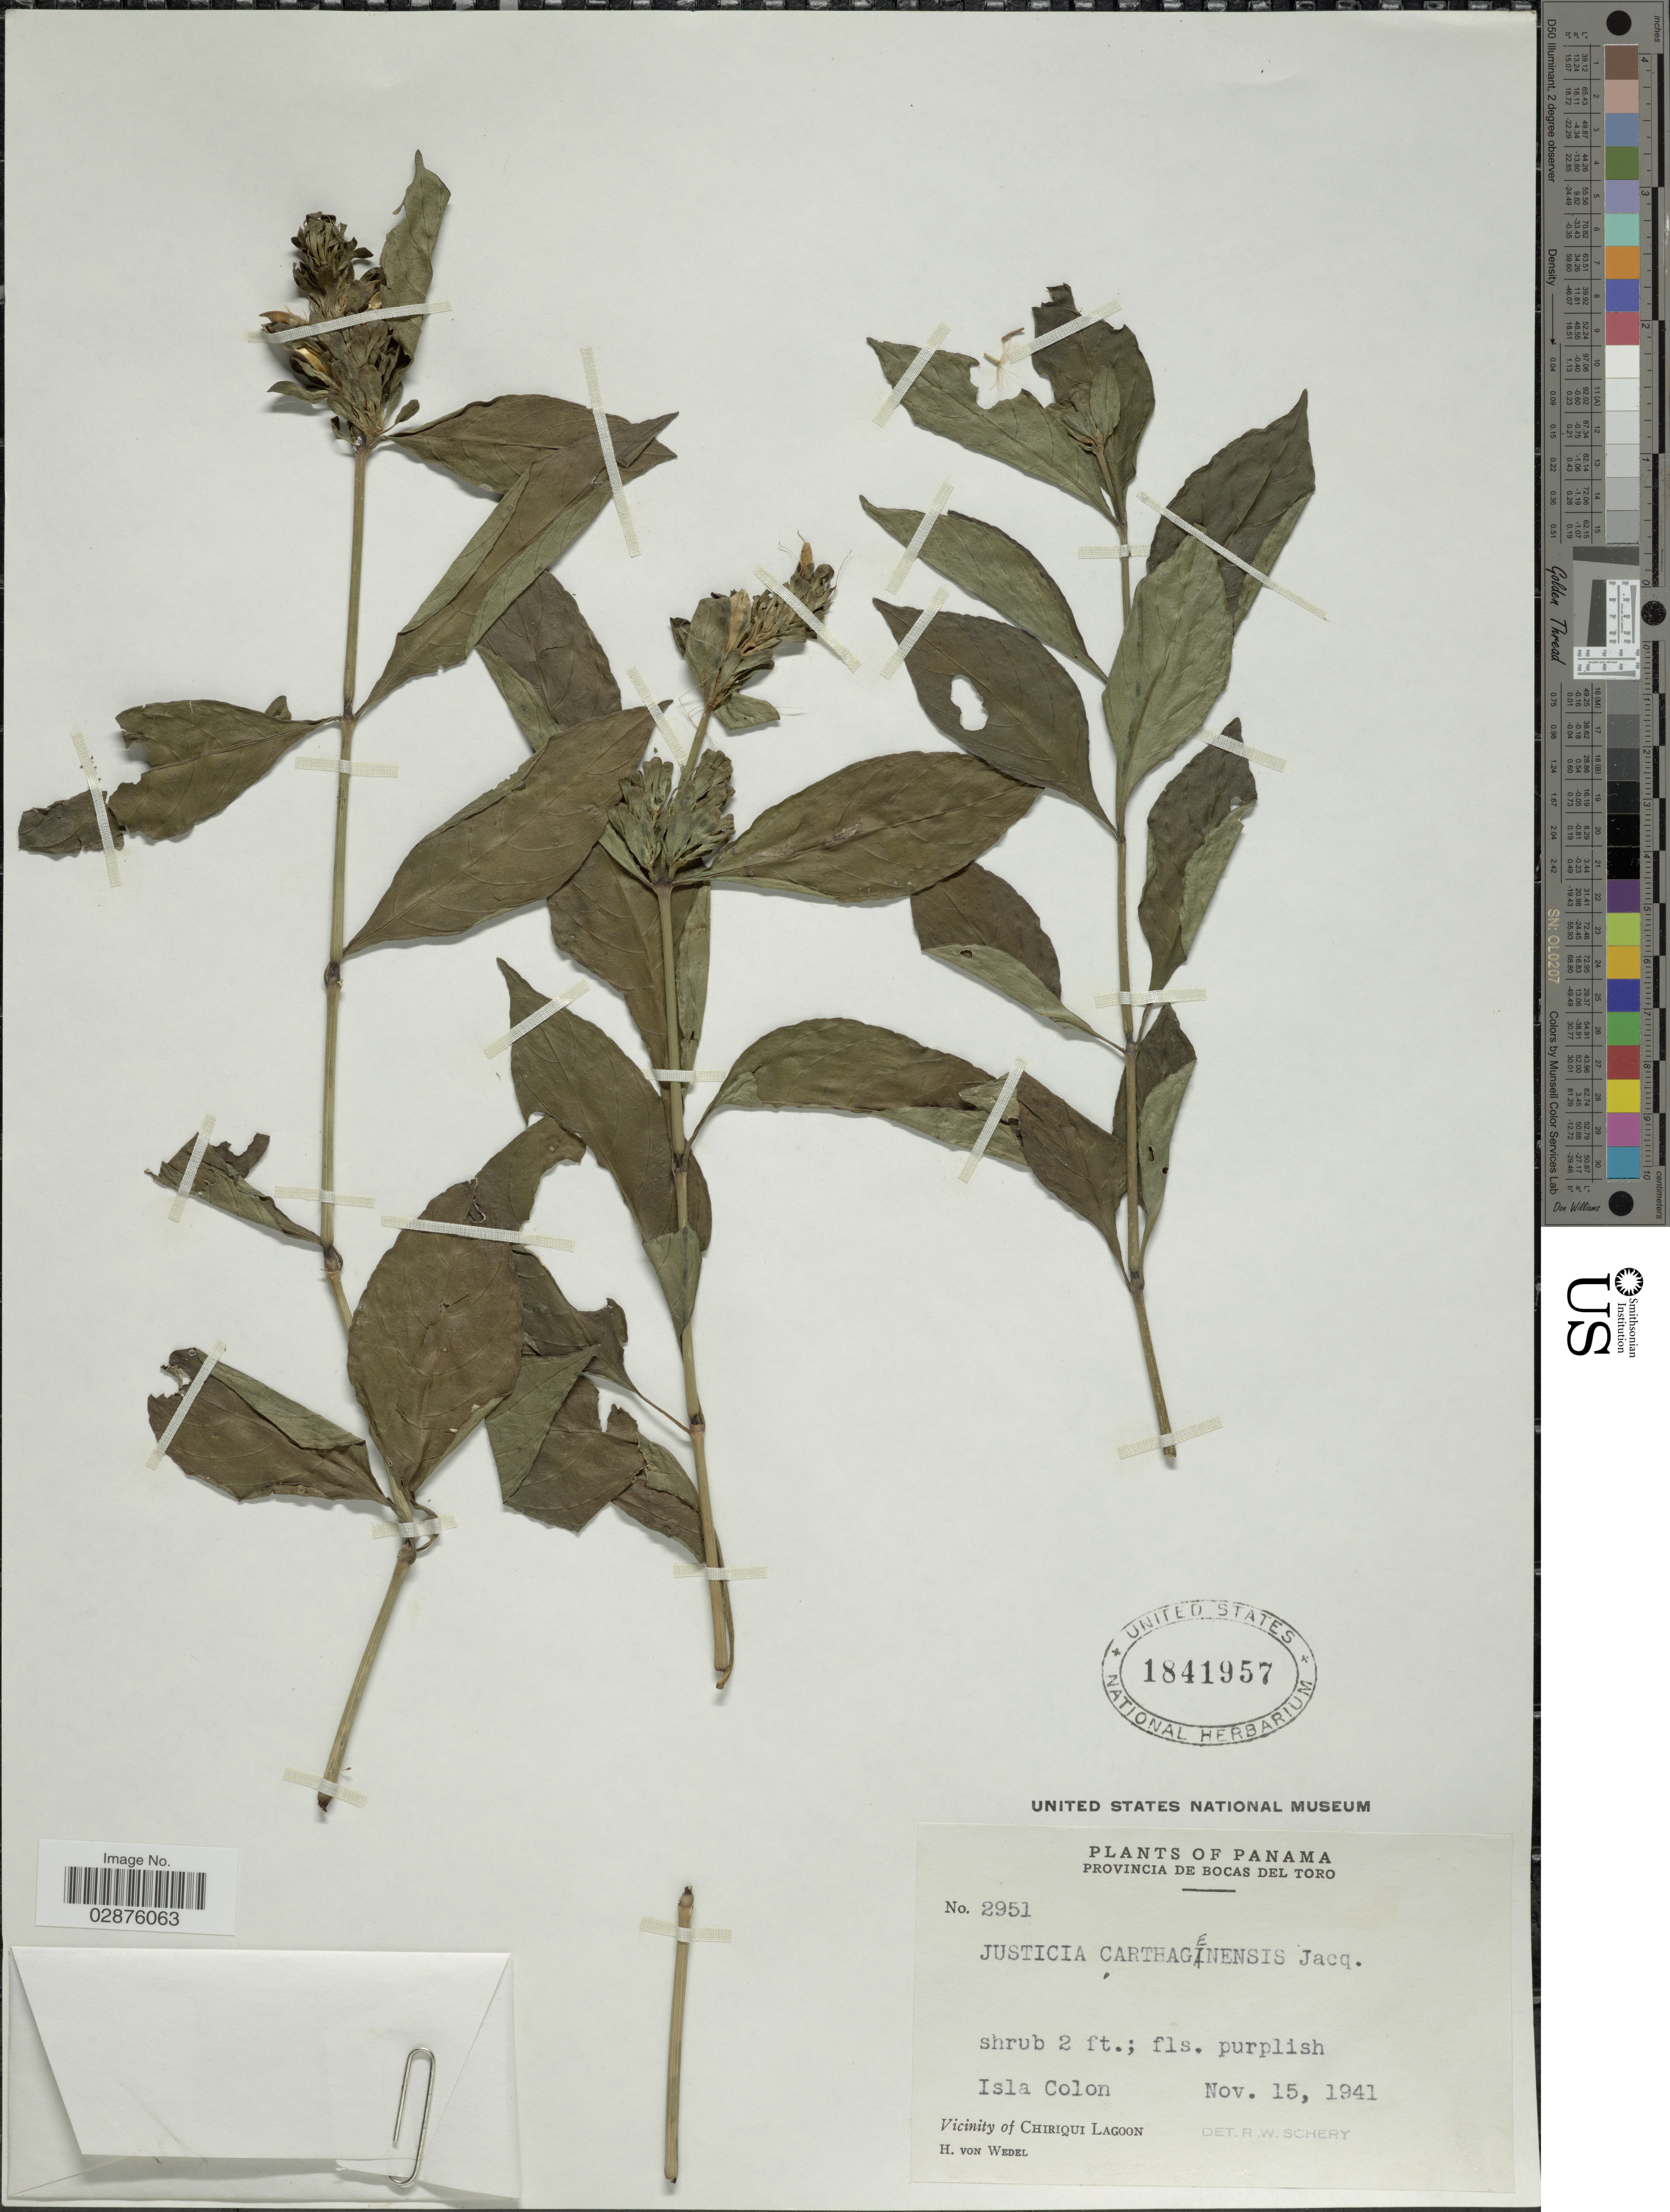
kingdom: Plantae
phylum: Tracheophyta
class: Magnoliopsida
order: Lamiales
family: Acanthaceae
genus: Justicia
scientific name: Justicia carthaginensis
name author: Jacq.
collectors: H. von Wedel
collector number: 2951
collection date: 1941-11-15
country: Panama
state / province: Bocas del Toro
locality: Provincia de Bocas del Toro, Isla Colon, Vicinity of Chiriqui Lagoon.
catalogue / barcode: US 1841957